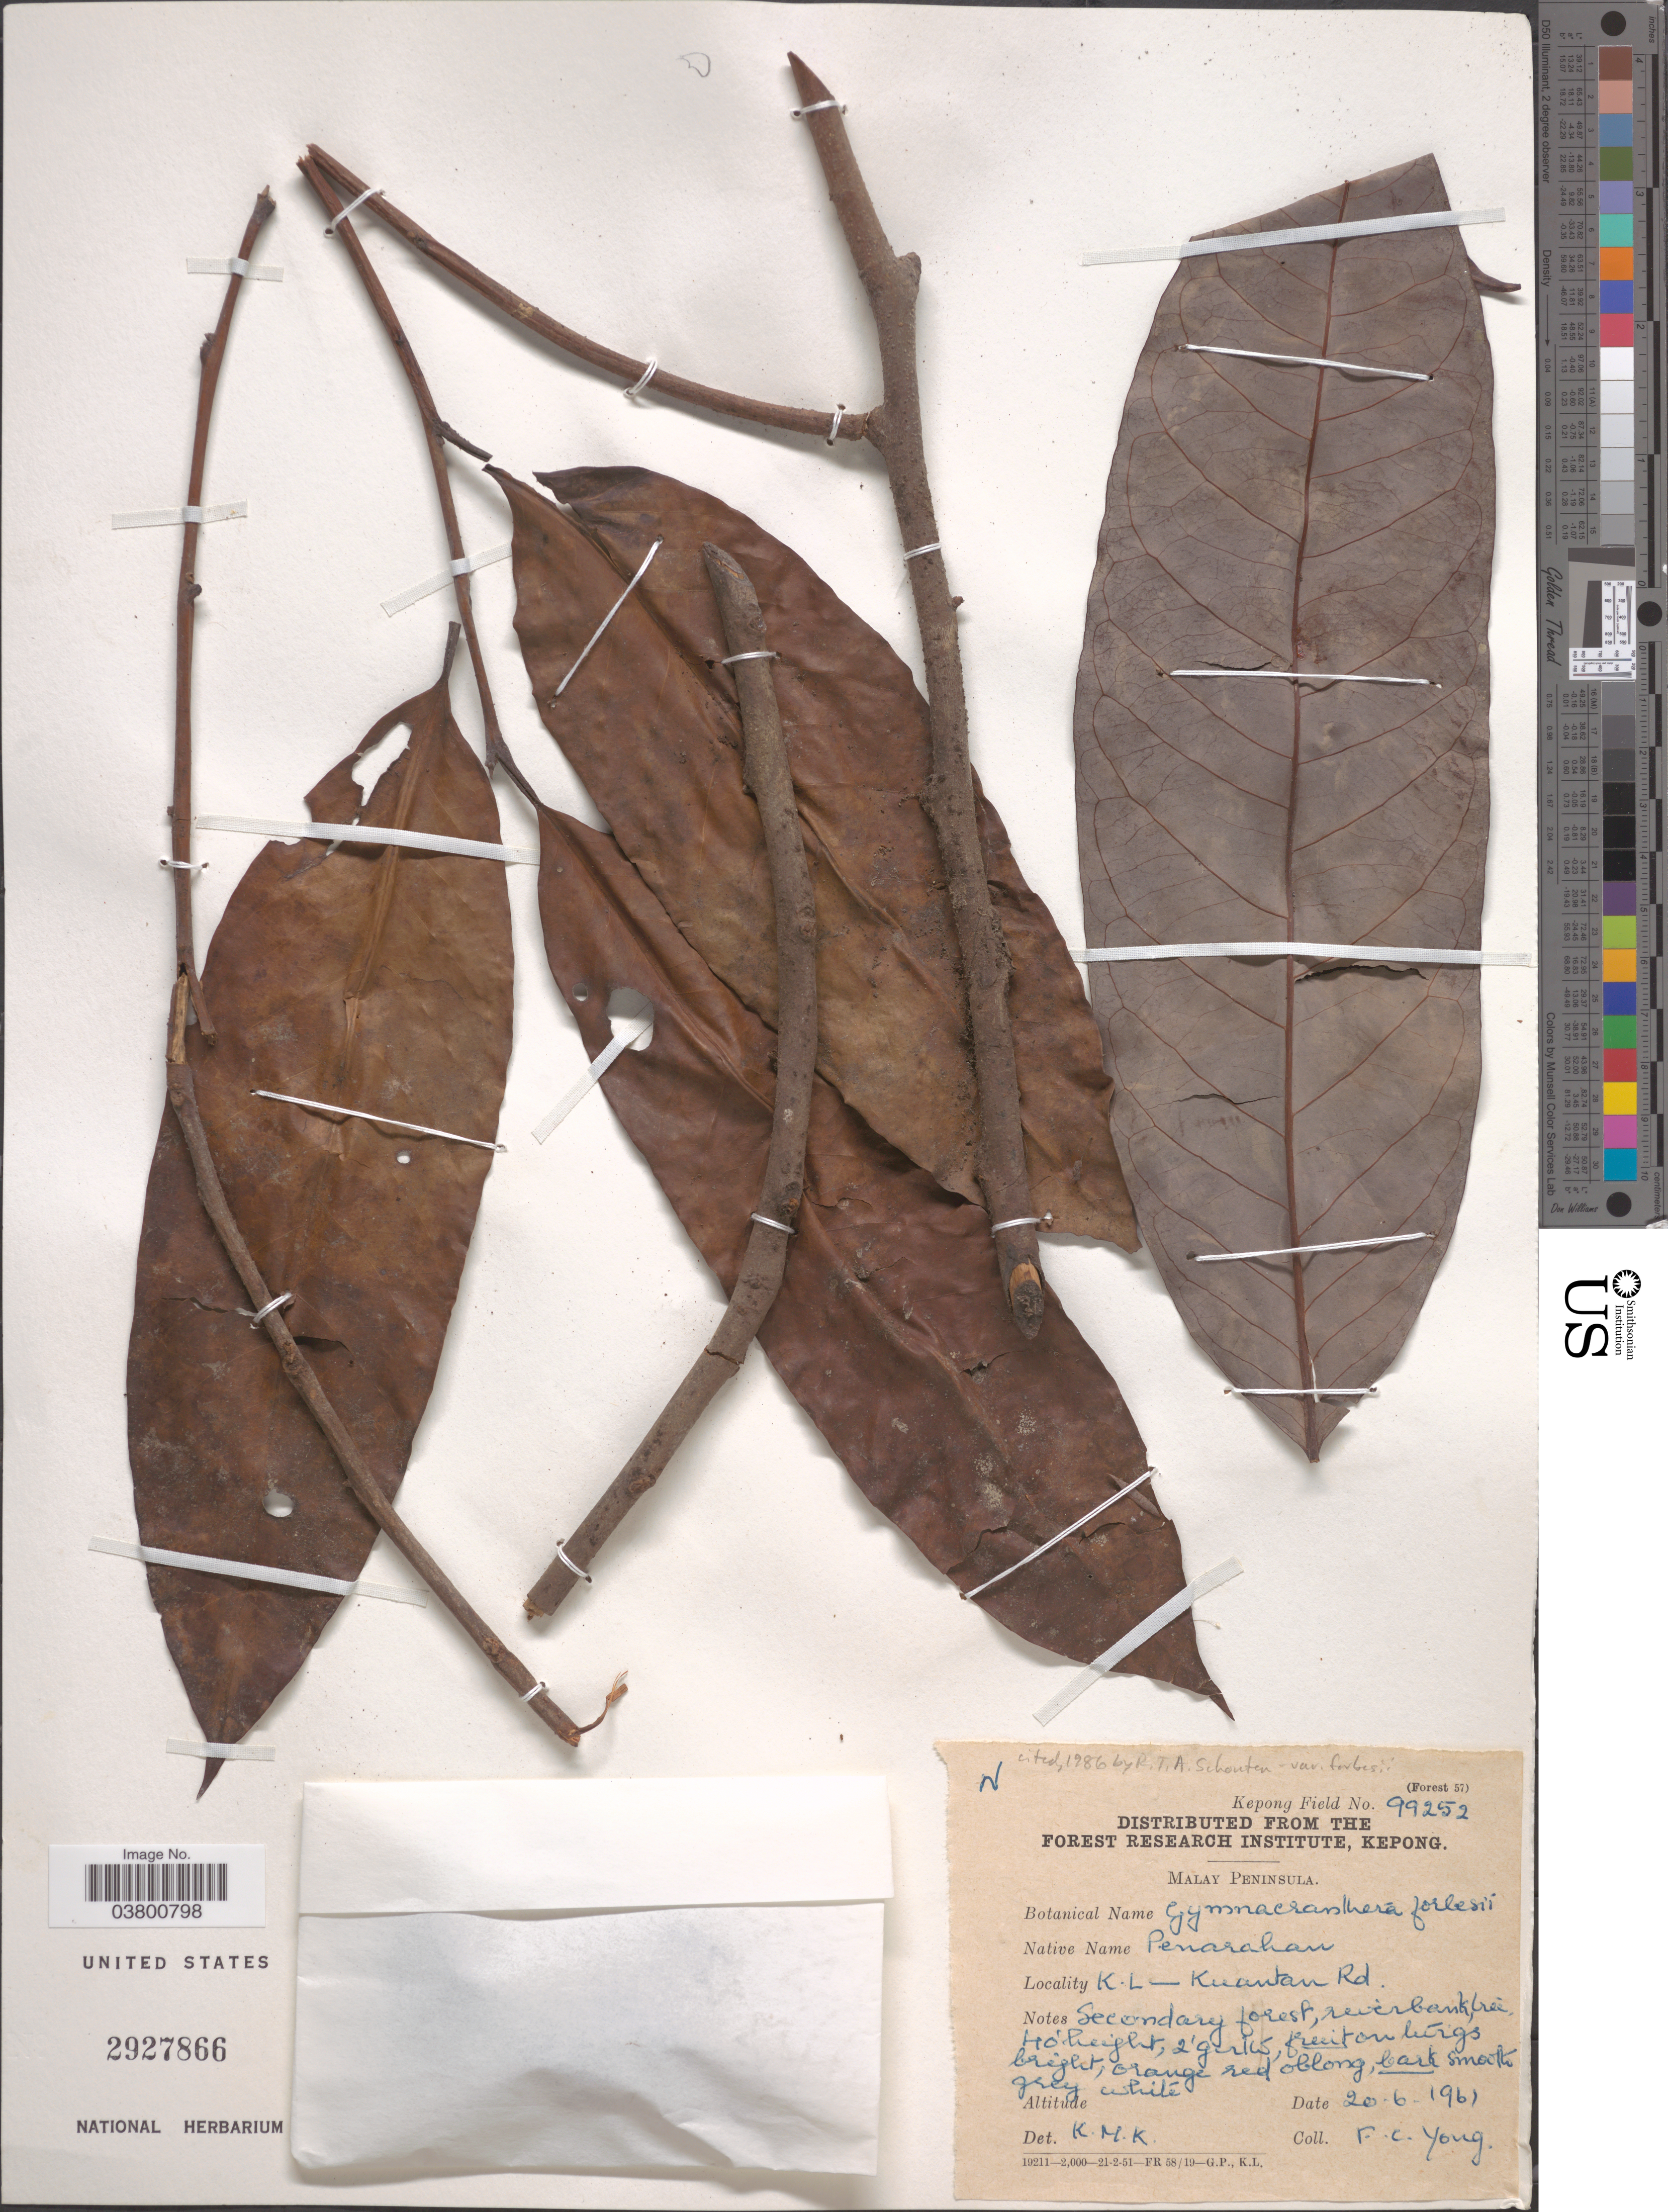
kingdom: Plantae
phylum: Tracheophyta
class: Magnoliopsida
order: Magnoliales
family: Myristicaceae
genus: Gymnacranthera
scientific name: Gymnacranthera forbesii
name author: (R.M. King) Warb.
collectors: F. Yong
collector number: Kepong Field 99252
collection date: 1961-06-20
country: Malaysia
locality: Malay Peninsula. K.L - Kuantan Rd.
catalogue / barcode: US 2927866